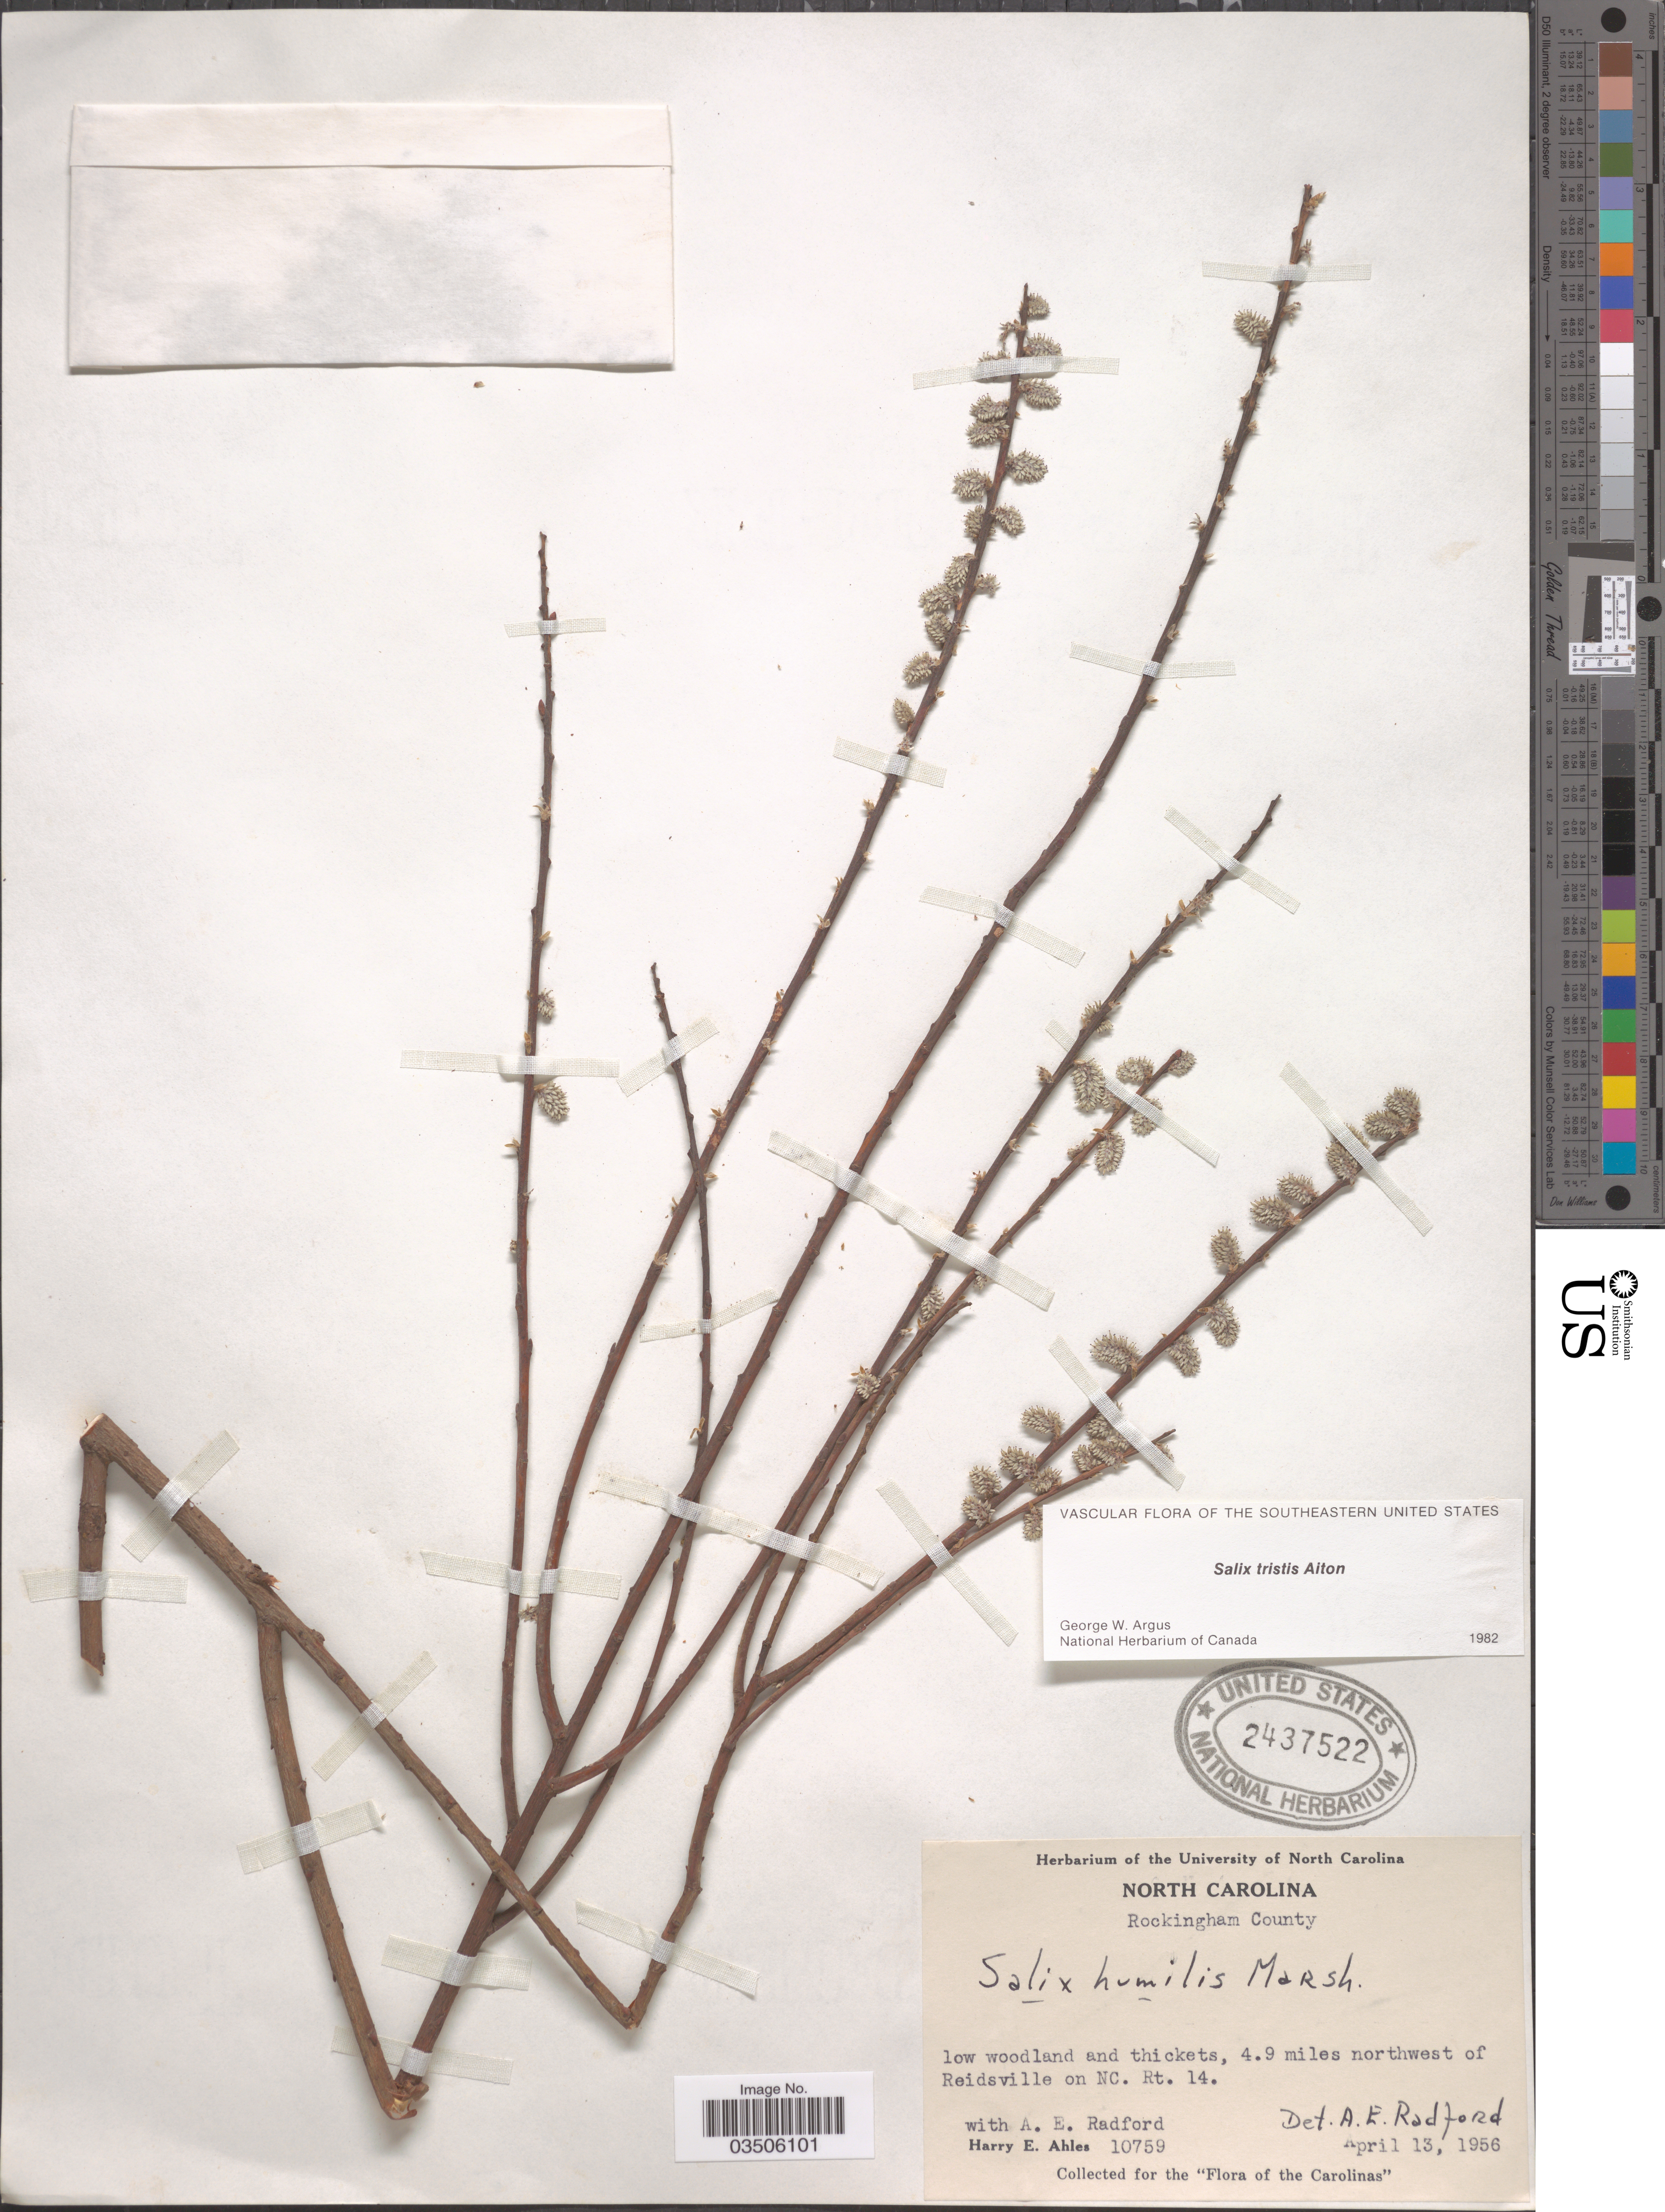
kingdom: Plantae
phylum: Tracheophyta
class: Magnoliopsida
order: Malpighiales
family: Salicaceae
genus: Salix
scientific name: Salix tristis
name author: Aiton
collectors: H. E. Ahles & A. E. Radford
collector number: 10759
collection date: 1956-04-13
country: United States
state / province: North Carolina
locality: Rockingham County. 4.9 miles northwest of Reidsville on NC. Rt. 14.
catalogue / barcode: US 2437522